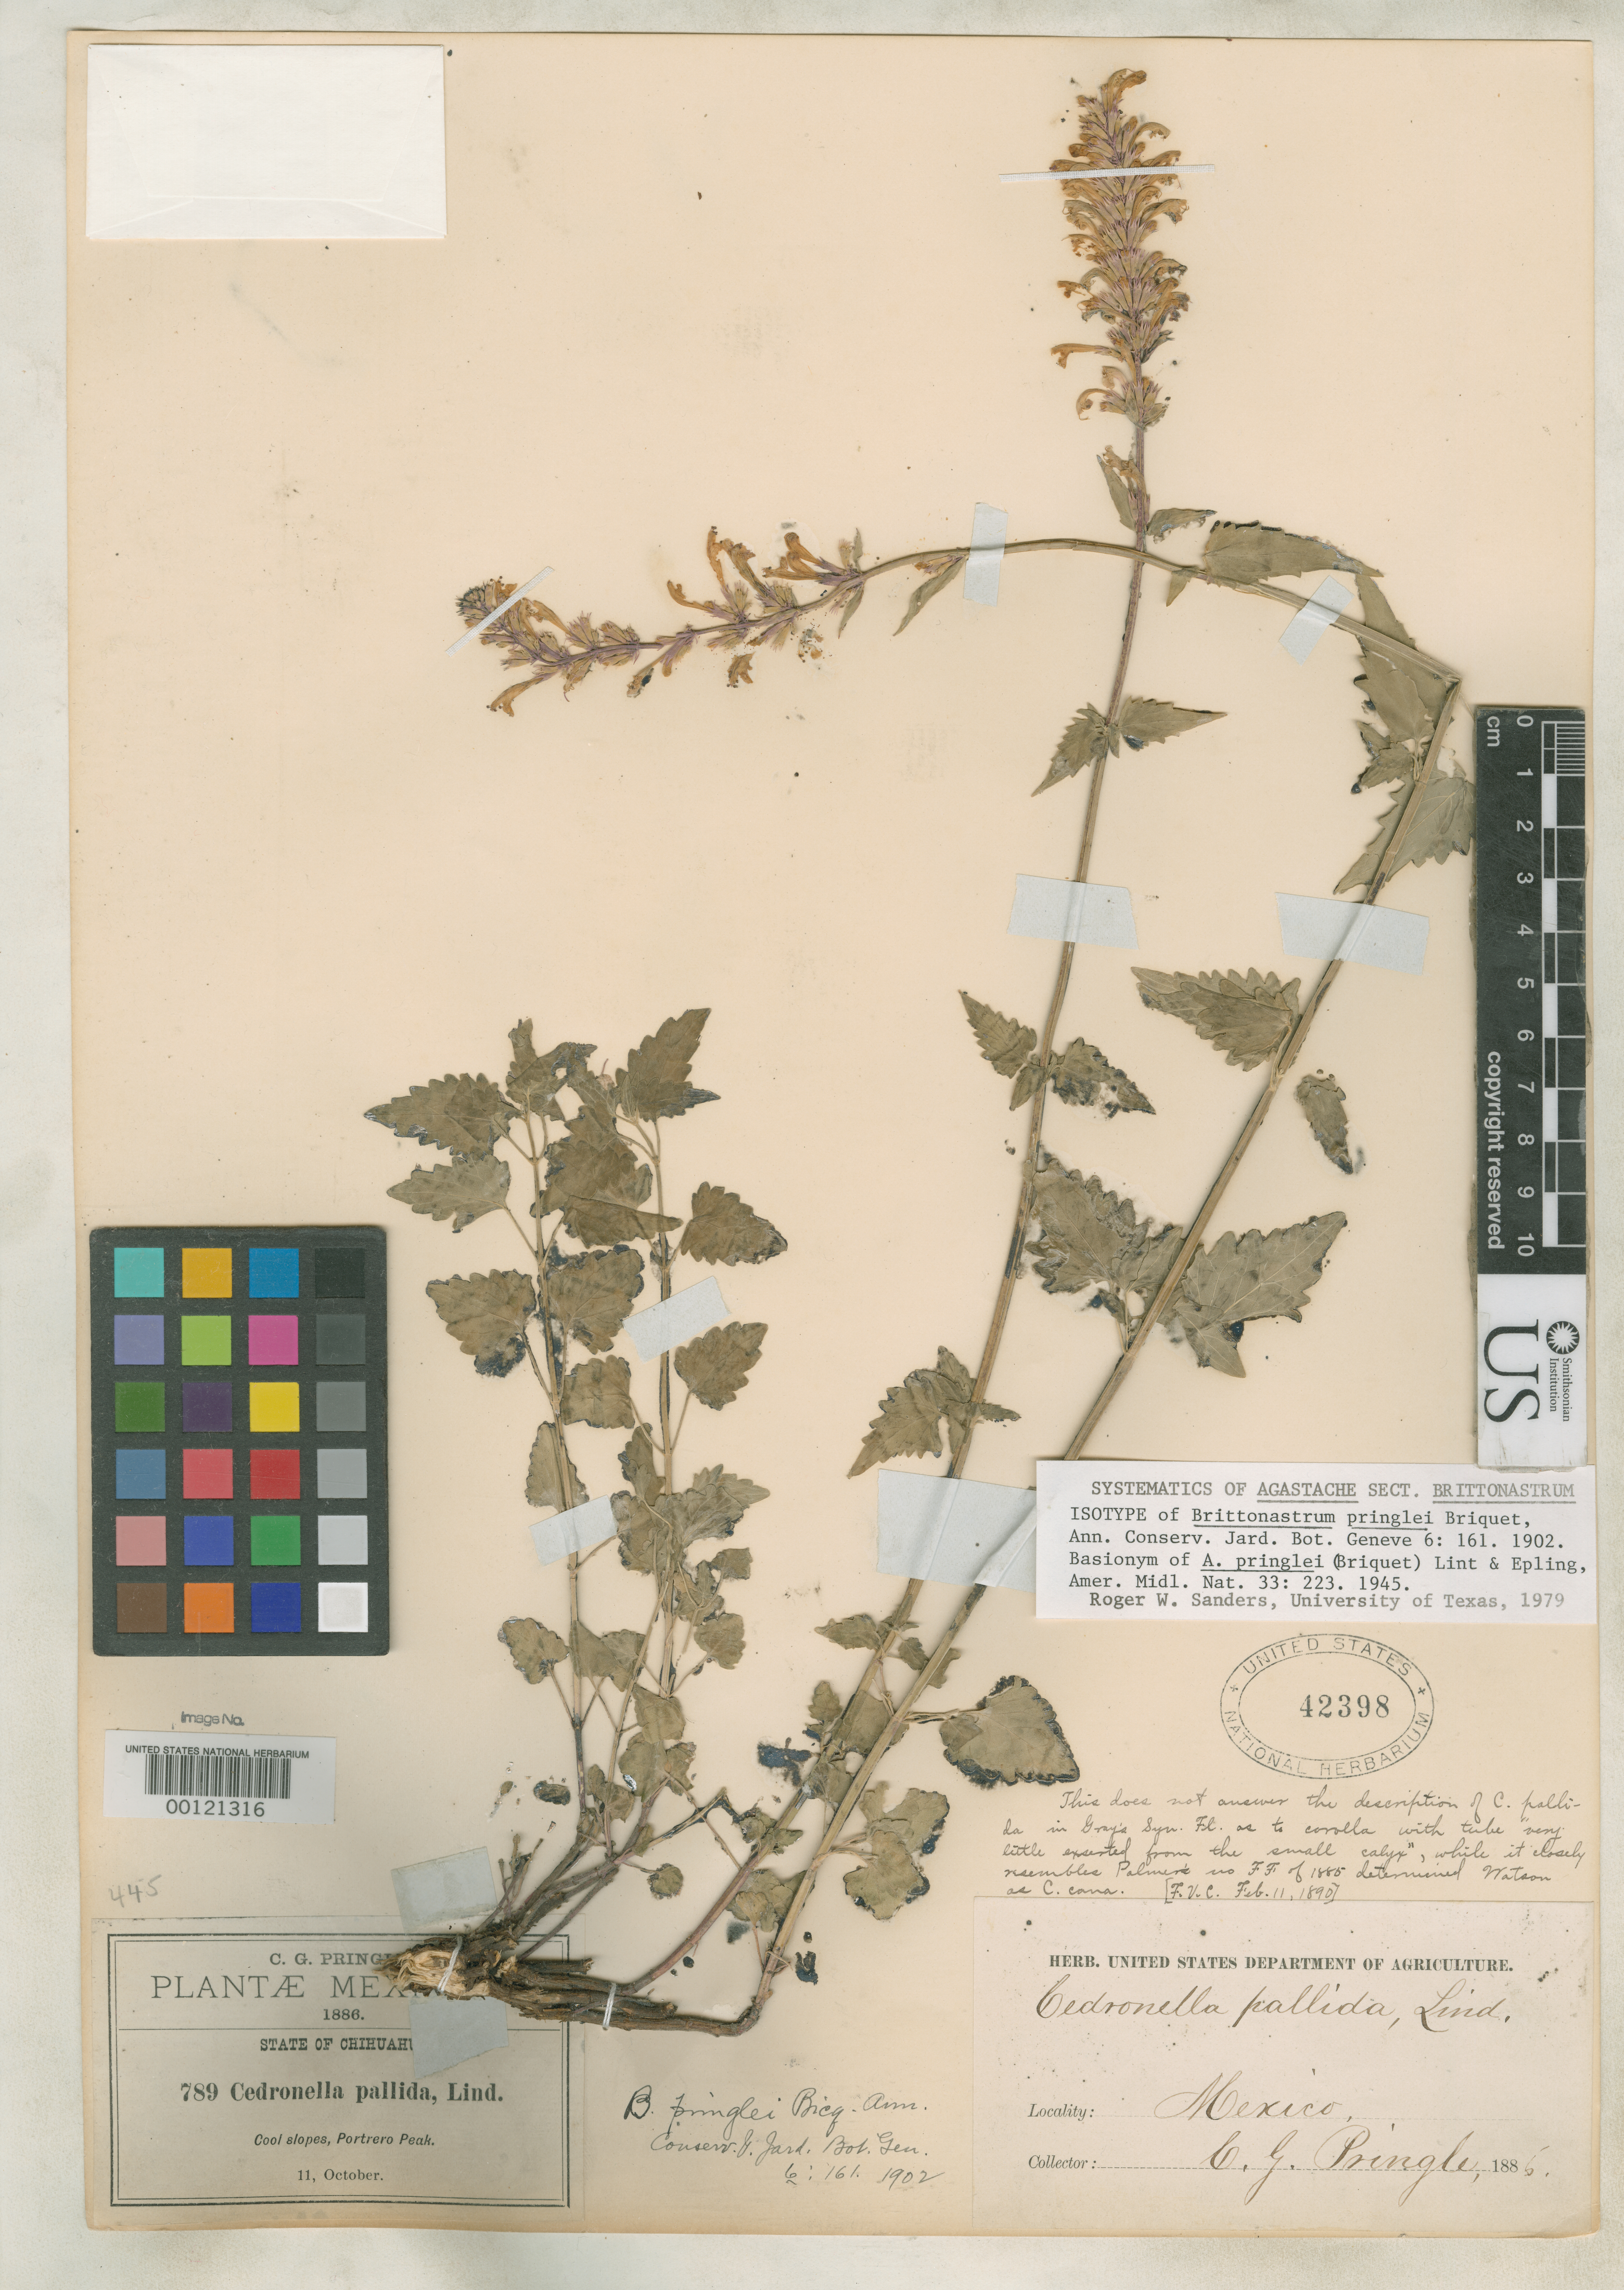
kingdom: Plantae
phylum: Tracheophyta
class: Magnoliopsida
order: Lamiales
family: Lamiaceae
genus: Brittonastrum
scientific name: Brittonastrum pringlei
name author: Briq.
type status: Isotype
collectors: C. G. Pringle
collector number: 789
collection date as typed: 11 Oct 1885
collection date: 1885-10-11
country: Mexico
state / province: Chihuahua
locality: Cool slopes, Portero Peak.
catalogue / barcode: US 42398